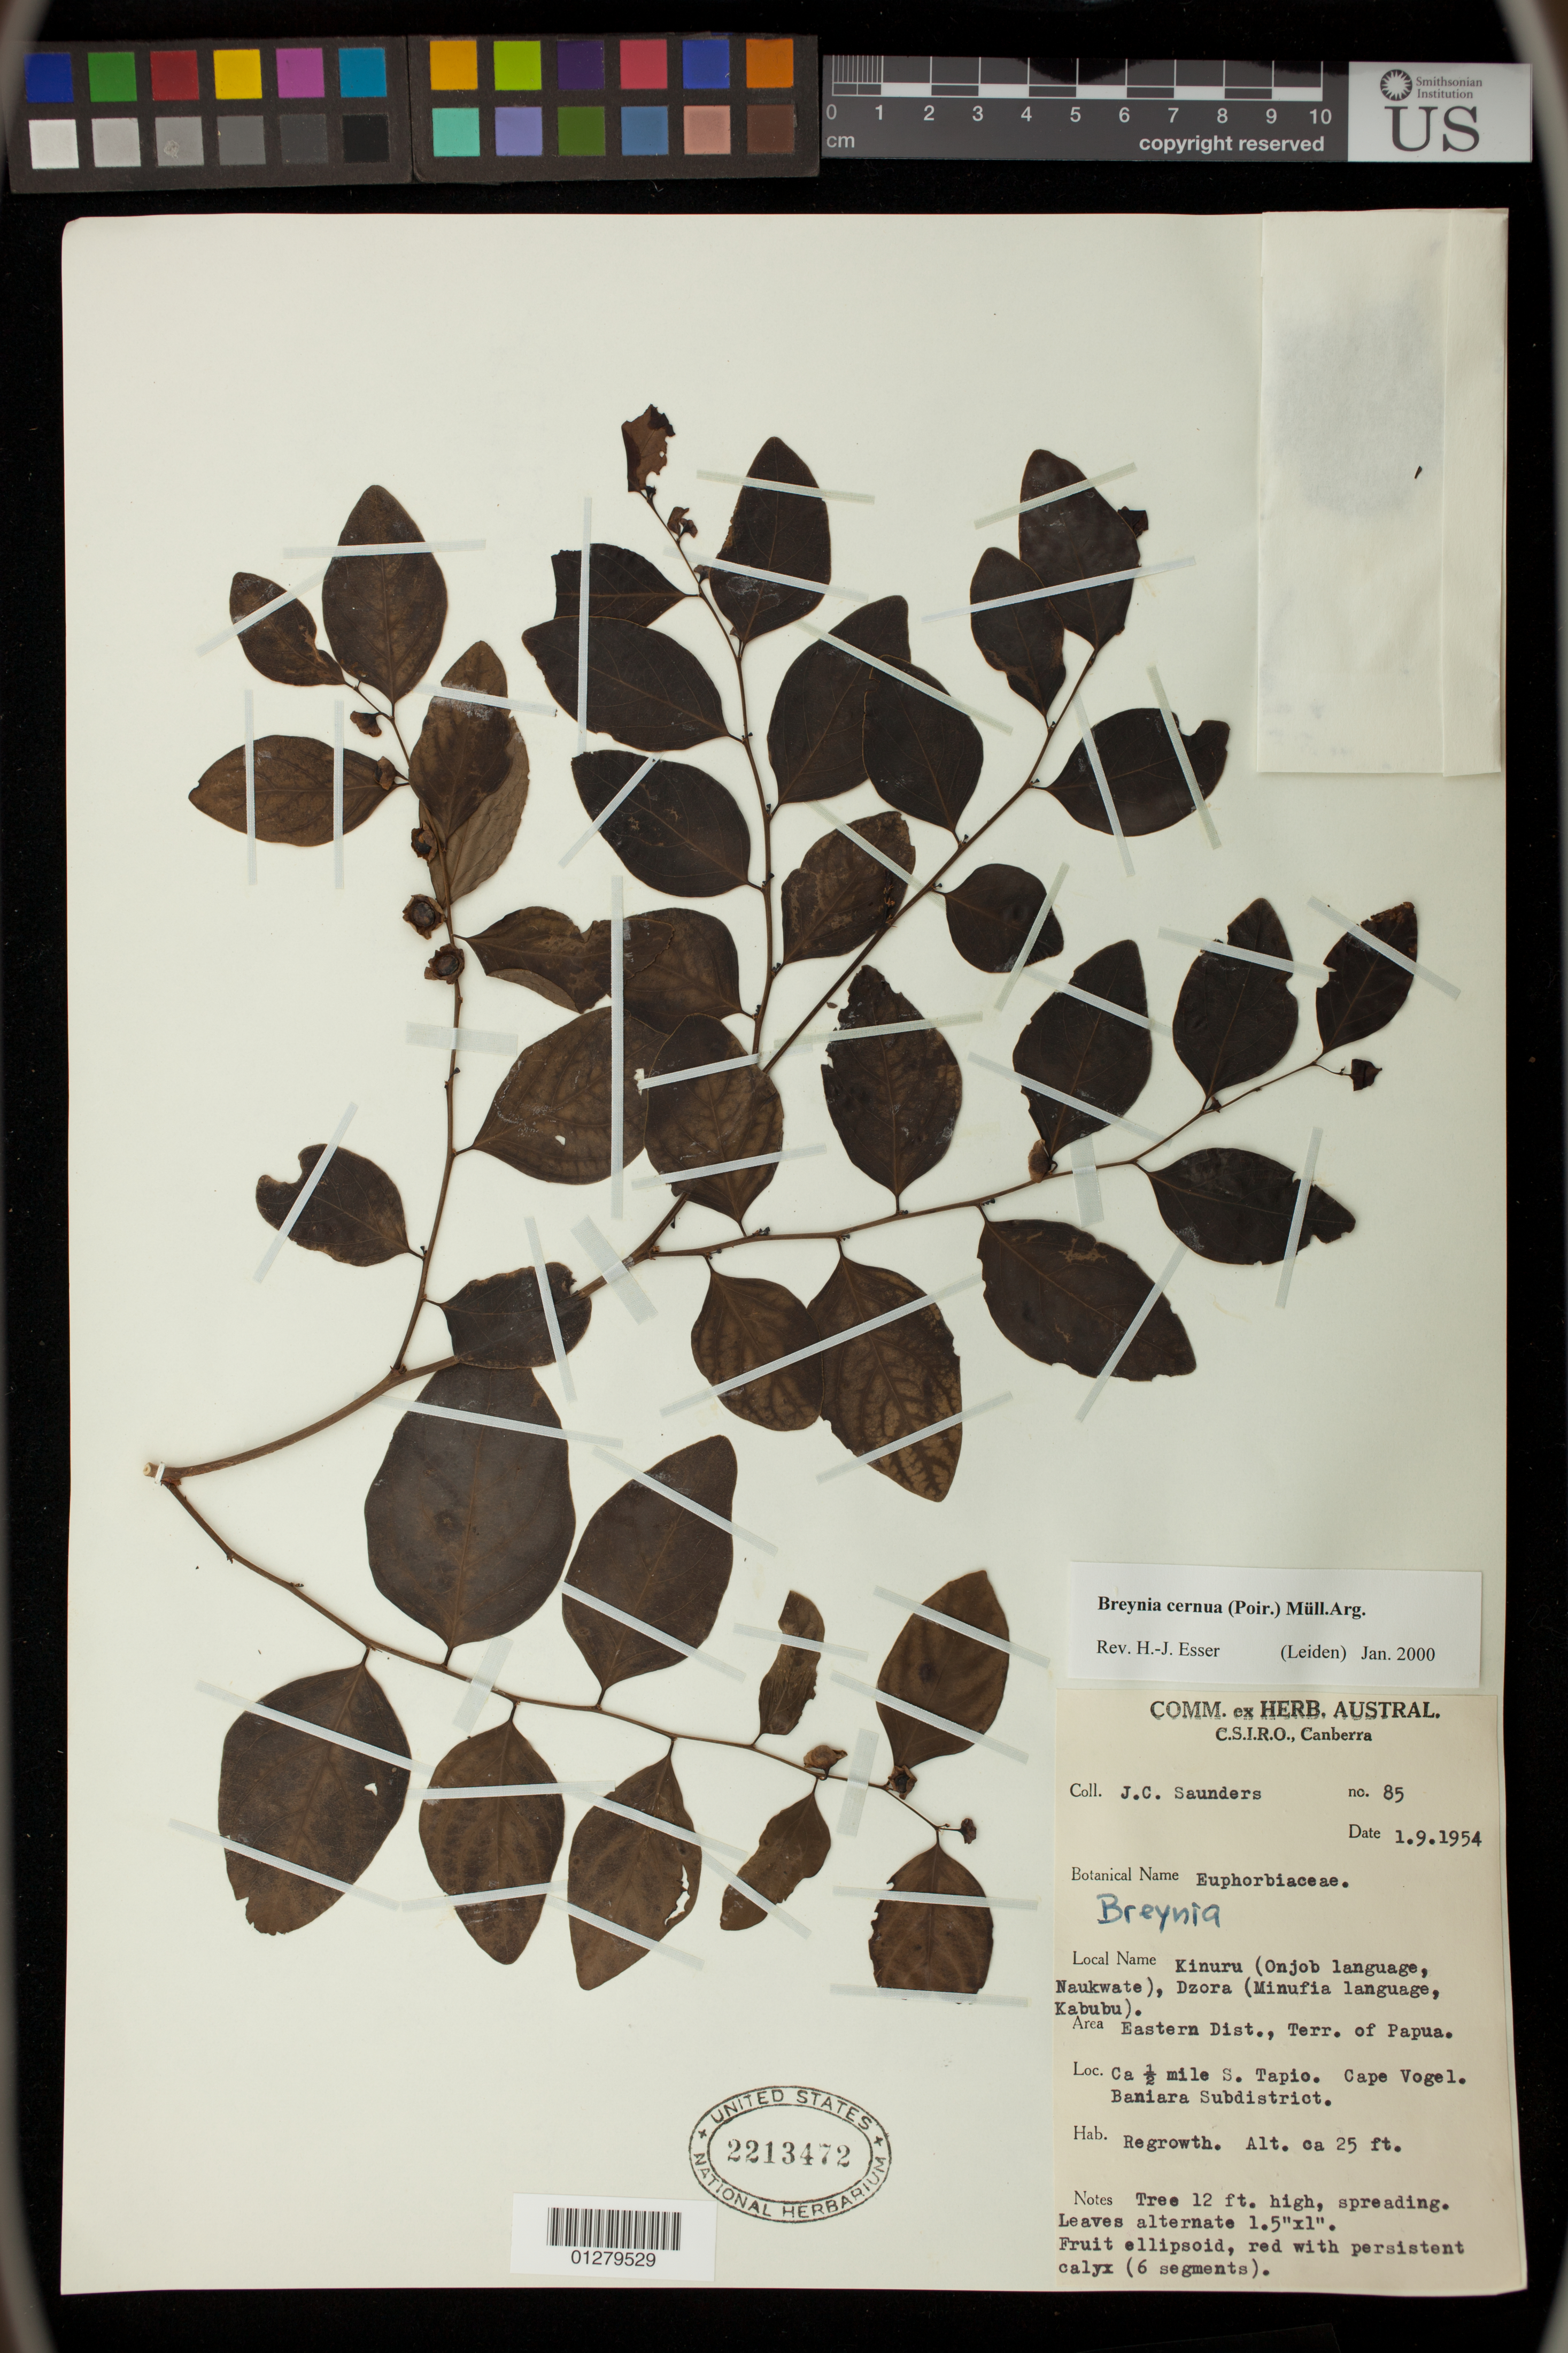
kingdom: Plantae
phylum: Tracheophyta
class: Magnoliopsida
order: Malpighiales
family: Phyllanthaceae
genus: Phyllanthus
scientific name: Phyllanthus cernuus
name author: Poir.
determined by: Wagner, W. L., (BOT), Smithsonian Institution - National Museum of Natural History (UNITED STATES)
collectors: J. C. Saunders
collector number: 85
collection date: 1954-09-01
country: Papua New Guinea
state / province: Milne Bay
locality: Eastern District, Terr. of Papua: Ca. 1/2 mile S. of Tapio. Cape Vogel. Baniara Subdistrict.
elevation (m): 8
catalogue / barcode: US 2213472